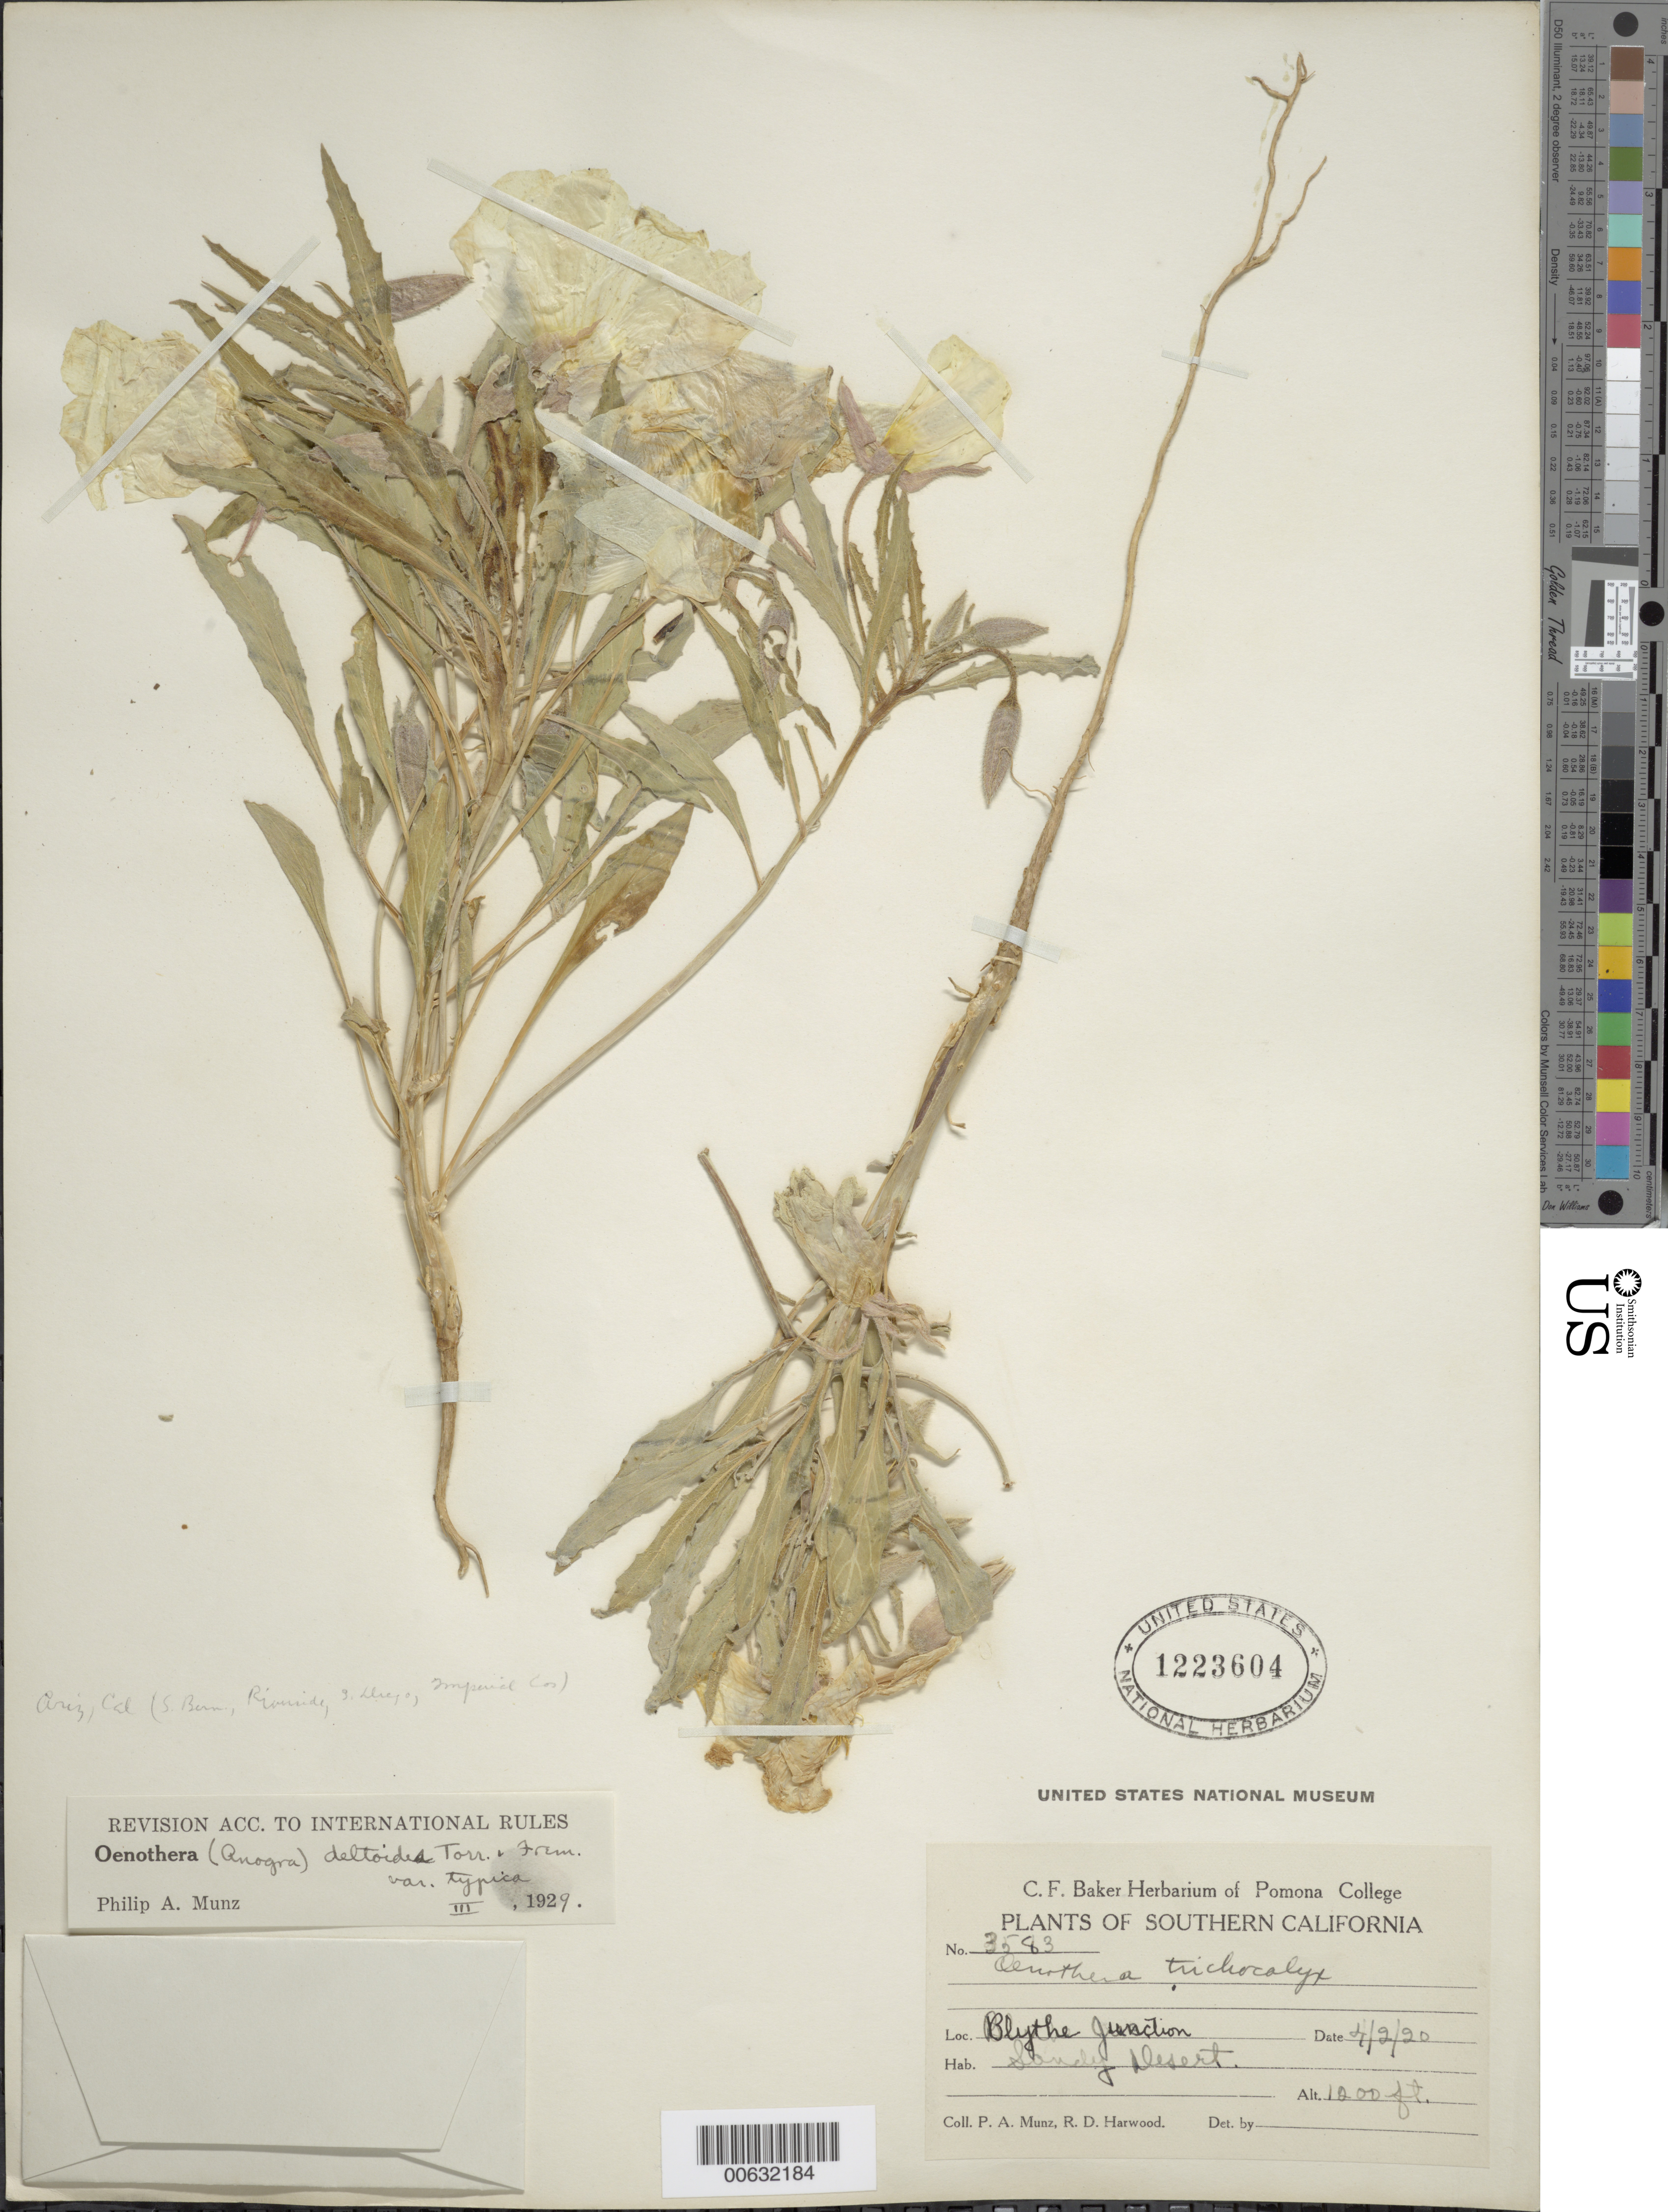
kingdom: Plantae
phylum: Tracheophyta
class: Magnoliopsida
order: Myrtales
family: Onagraceae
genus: Oenothera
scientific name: Oenothera deltoides subsp. deltoides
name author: Torr. & Frém.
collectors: P. A. Munz & R. Harwood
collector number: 3583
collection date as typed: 02 Apr 1920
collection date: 1920-04-02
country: United States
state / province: California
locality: Blythe Junction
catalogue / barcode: US 1223604